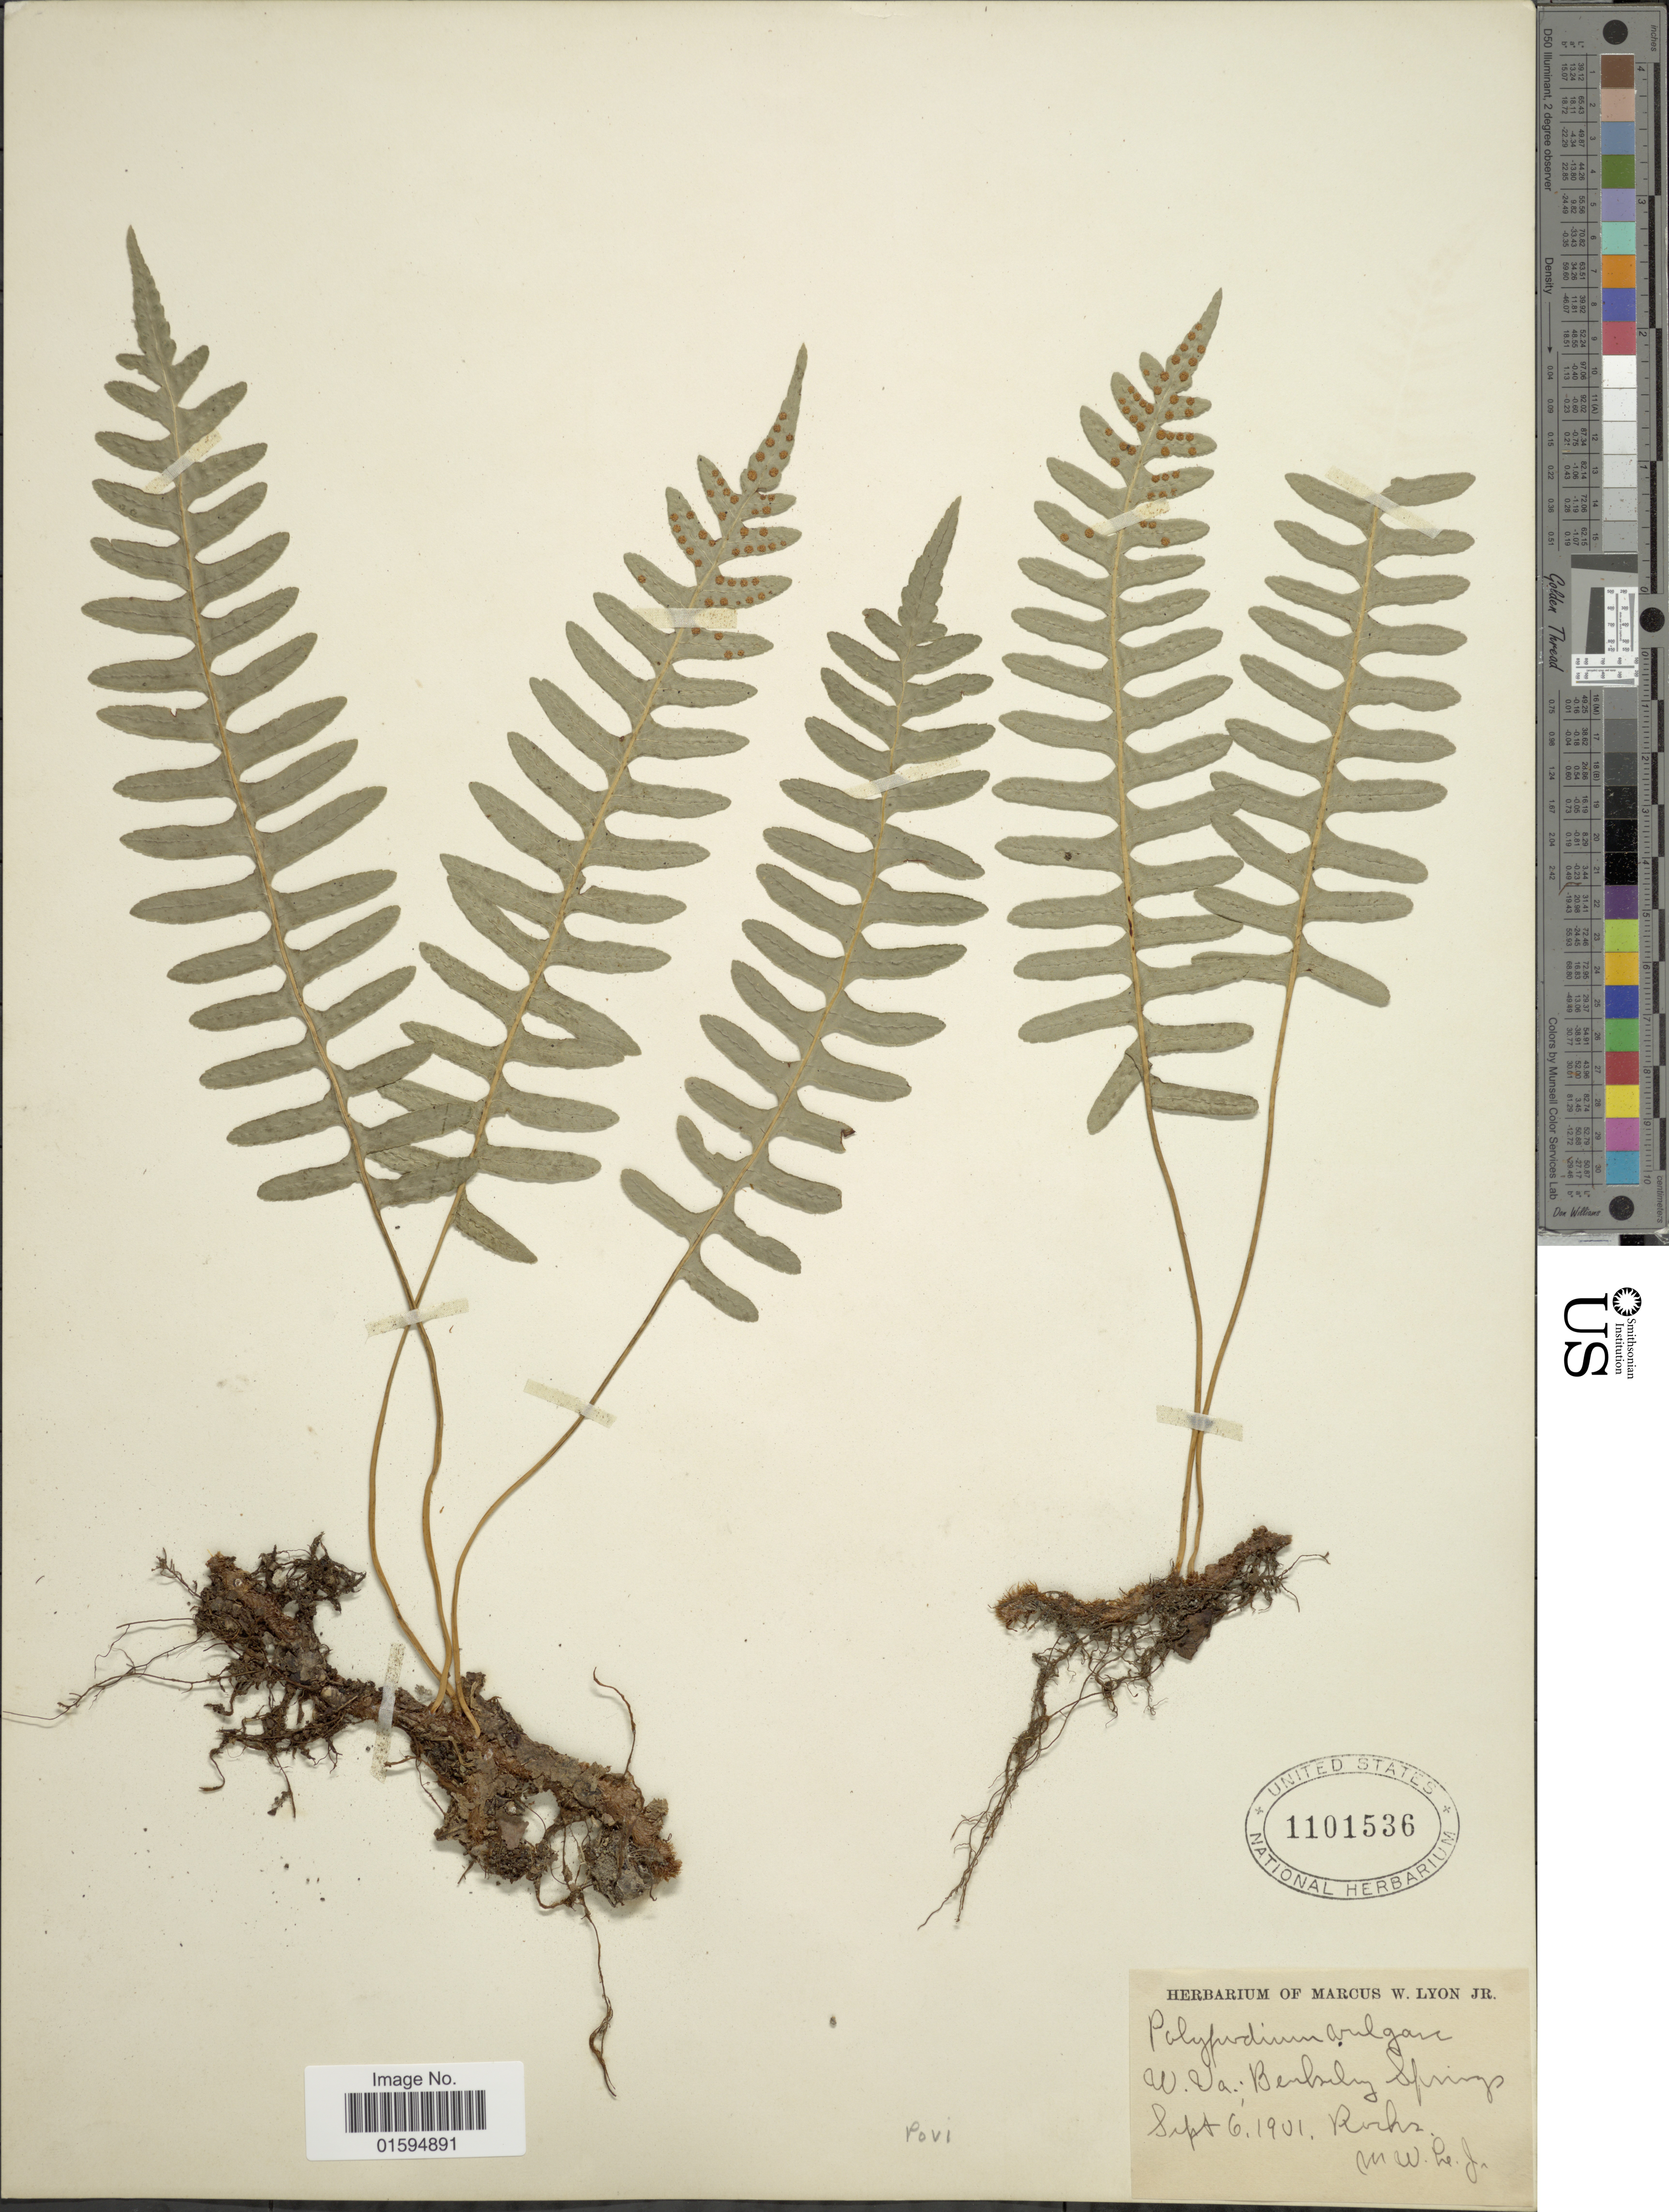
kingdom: Plantae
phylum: Tracheophyta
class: Polypodiopsida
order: Polypodiales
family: Polypodiaceae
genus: Polypodium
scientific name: Polypodium virginianum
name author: L.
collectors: M. W. Lyon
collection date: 1901-09-03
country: United States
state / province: West Virginia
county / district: Tucker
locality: W.Va Benhsely Srpings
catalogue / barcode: US 1101536